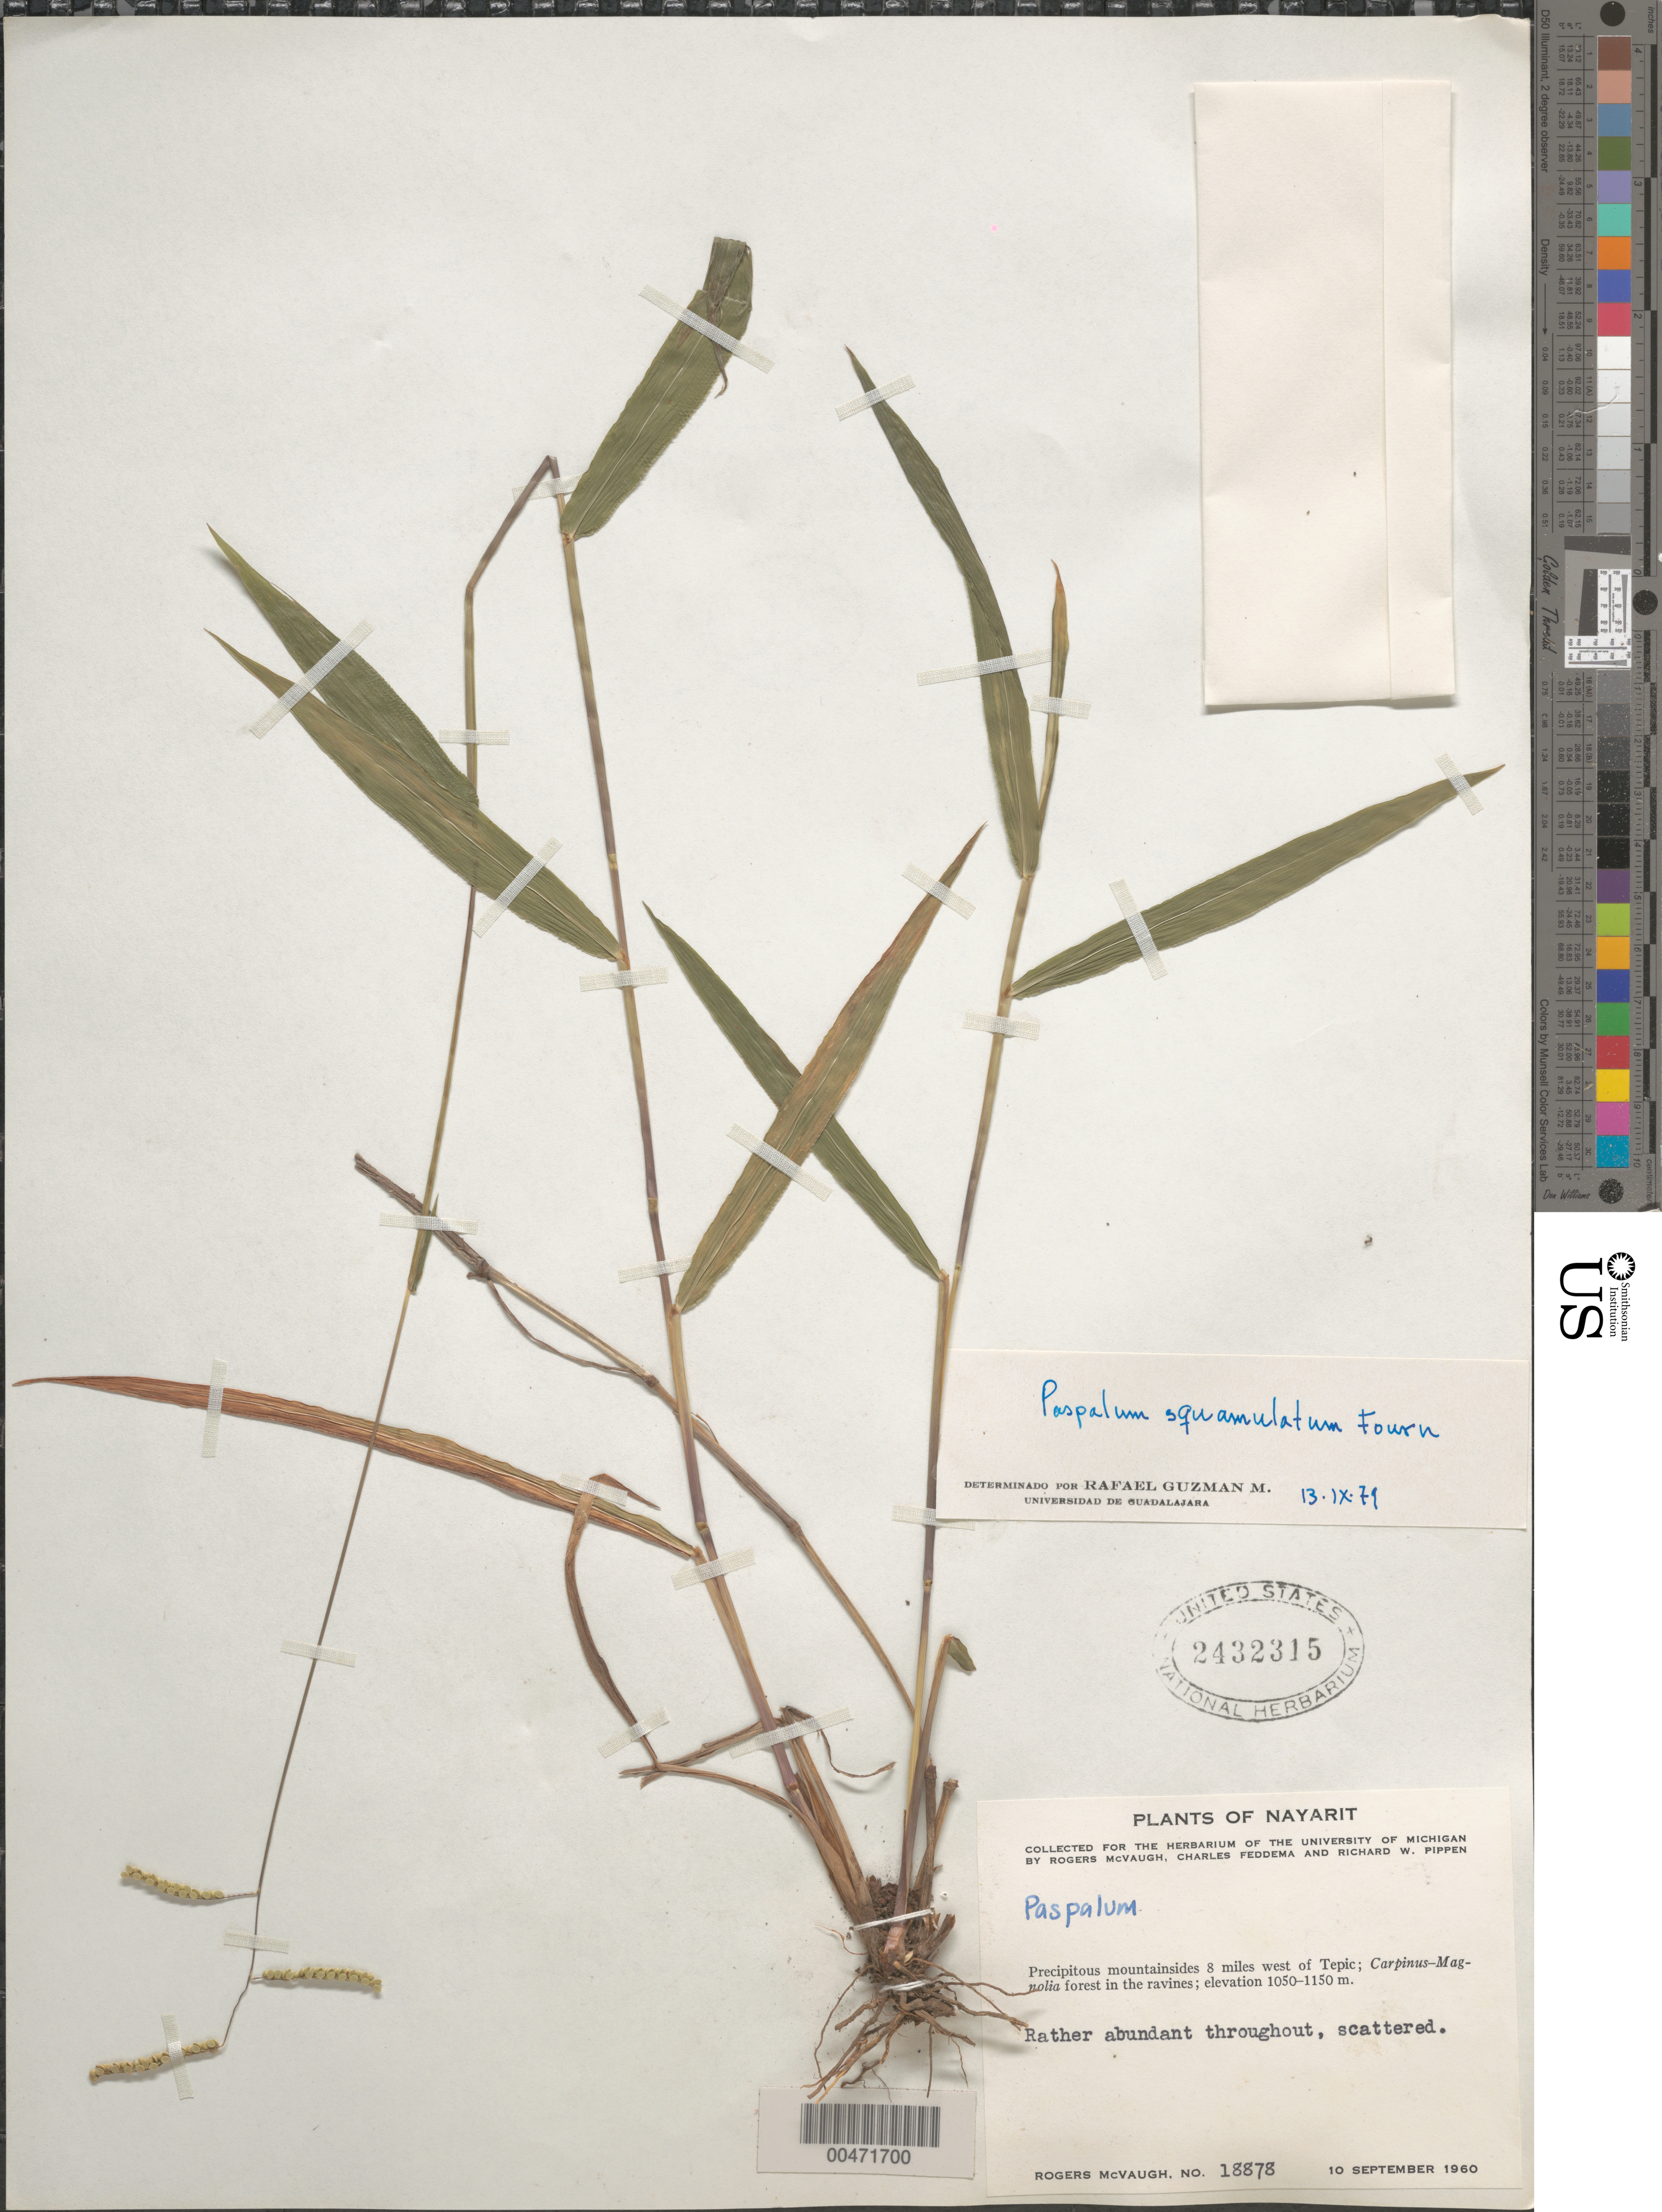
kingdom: Plantae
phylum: Tracheophyta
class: Liliopsida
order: Poales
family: Poaceae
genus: Paspalum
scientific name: Paspalum squamulatum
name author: E. Fourn.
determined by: Guzman-M., R.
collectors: R. McVaugh, C. Feddema & R. W. Pippen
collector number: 18878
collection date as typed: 10 Sep 1960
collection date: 1960-09-10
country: Mexico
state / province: Nayarit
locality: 8 mi W of Tepic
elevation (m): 1050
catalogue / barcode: US 2432315